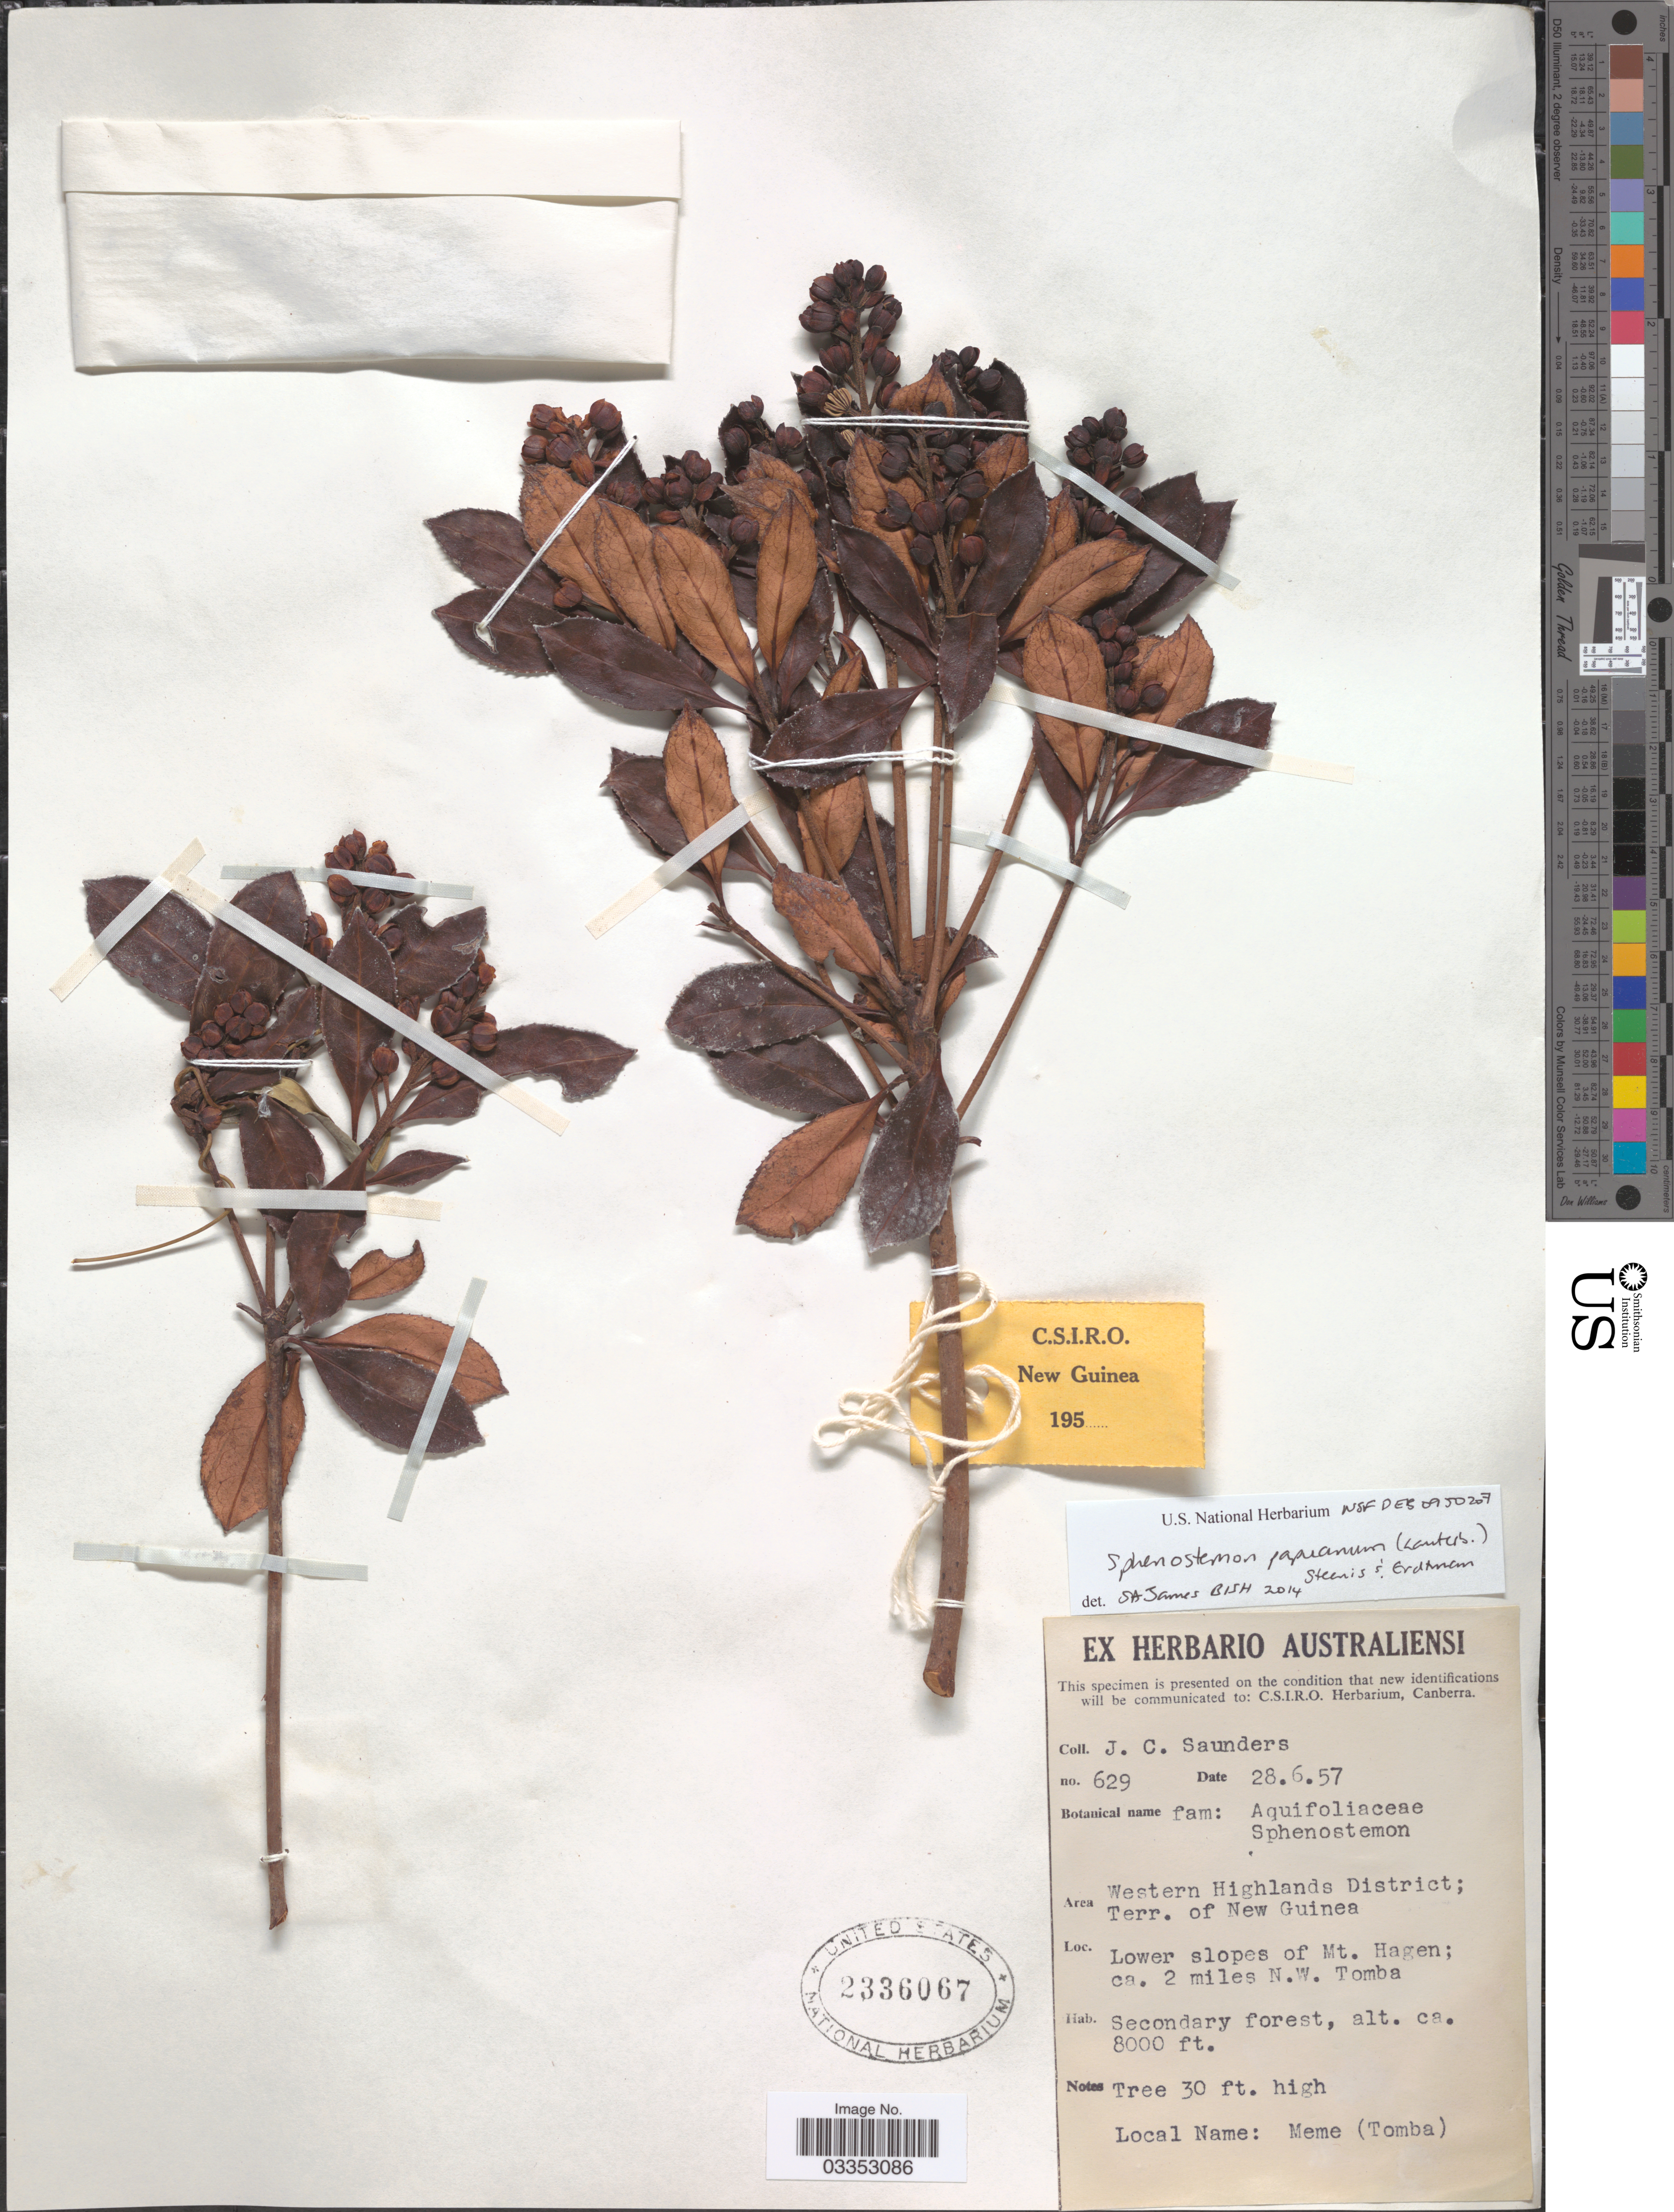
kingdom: Plantae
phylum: Tracheophyta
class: Magnoliopsida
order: Paracryphiales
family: Paracryphiaceae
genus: Sphenostemon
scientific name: Sphenostemon papuanus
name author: (Lauterb.) Steenis & Erdtm.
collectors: J. C. Saunders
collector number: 629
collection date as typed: Transcribed d/m/y: 28/6/57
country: Papua New Guinea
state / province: Western Highlands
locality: Area Western Highlands District; Terr. of New Guinea. Lower slopes of Mt. Hagen; ca. 2 miles N.W. Tomba.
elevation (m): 2438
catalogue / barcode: US 2336067